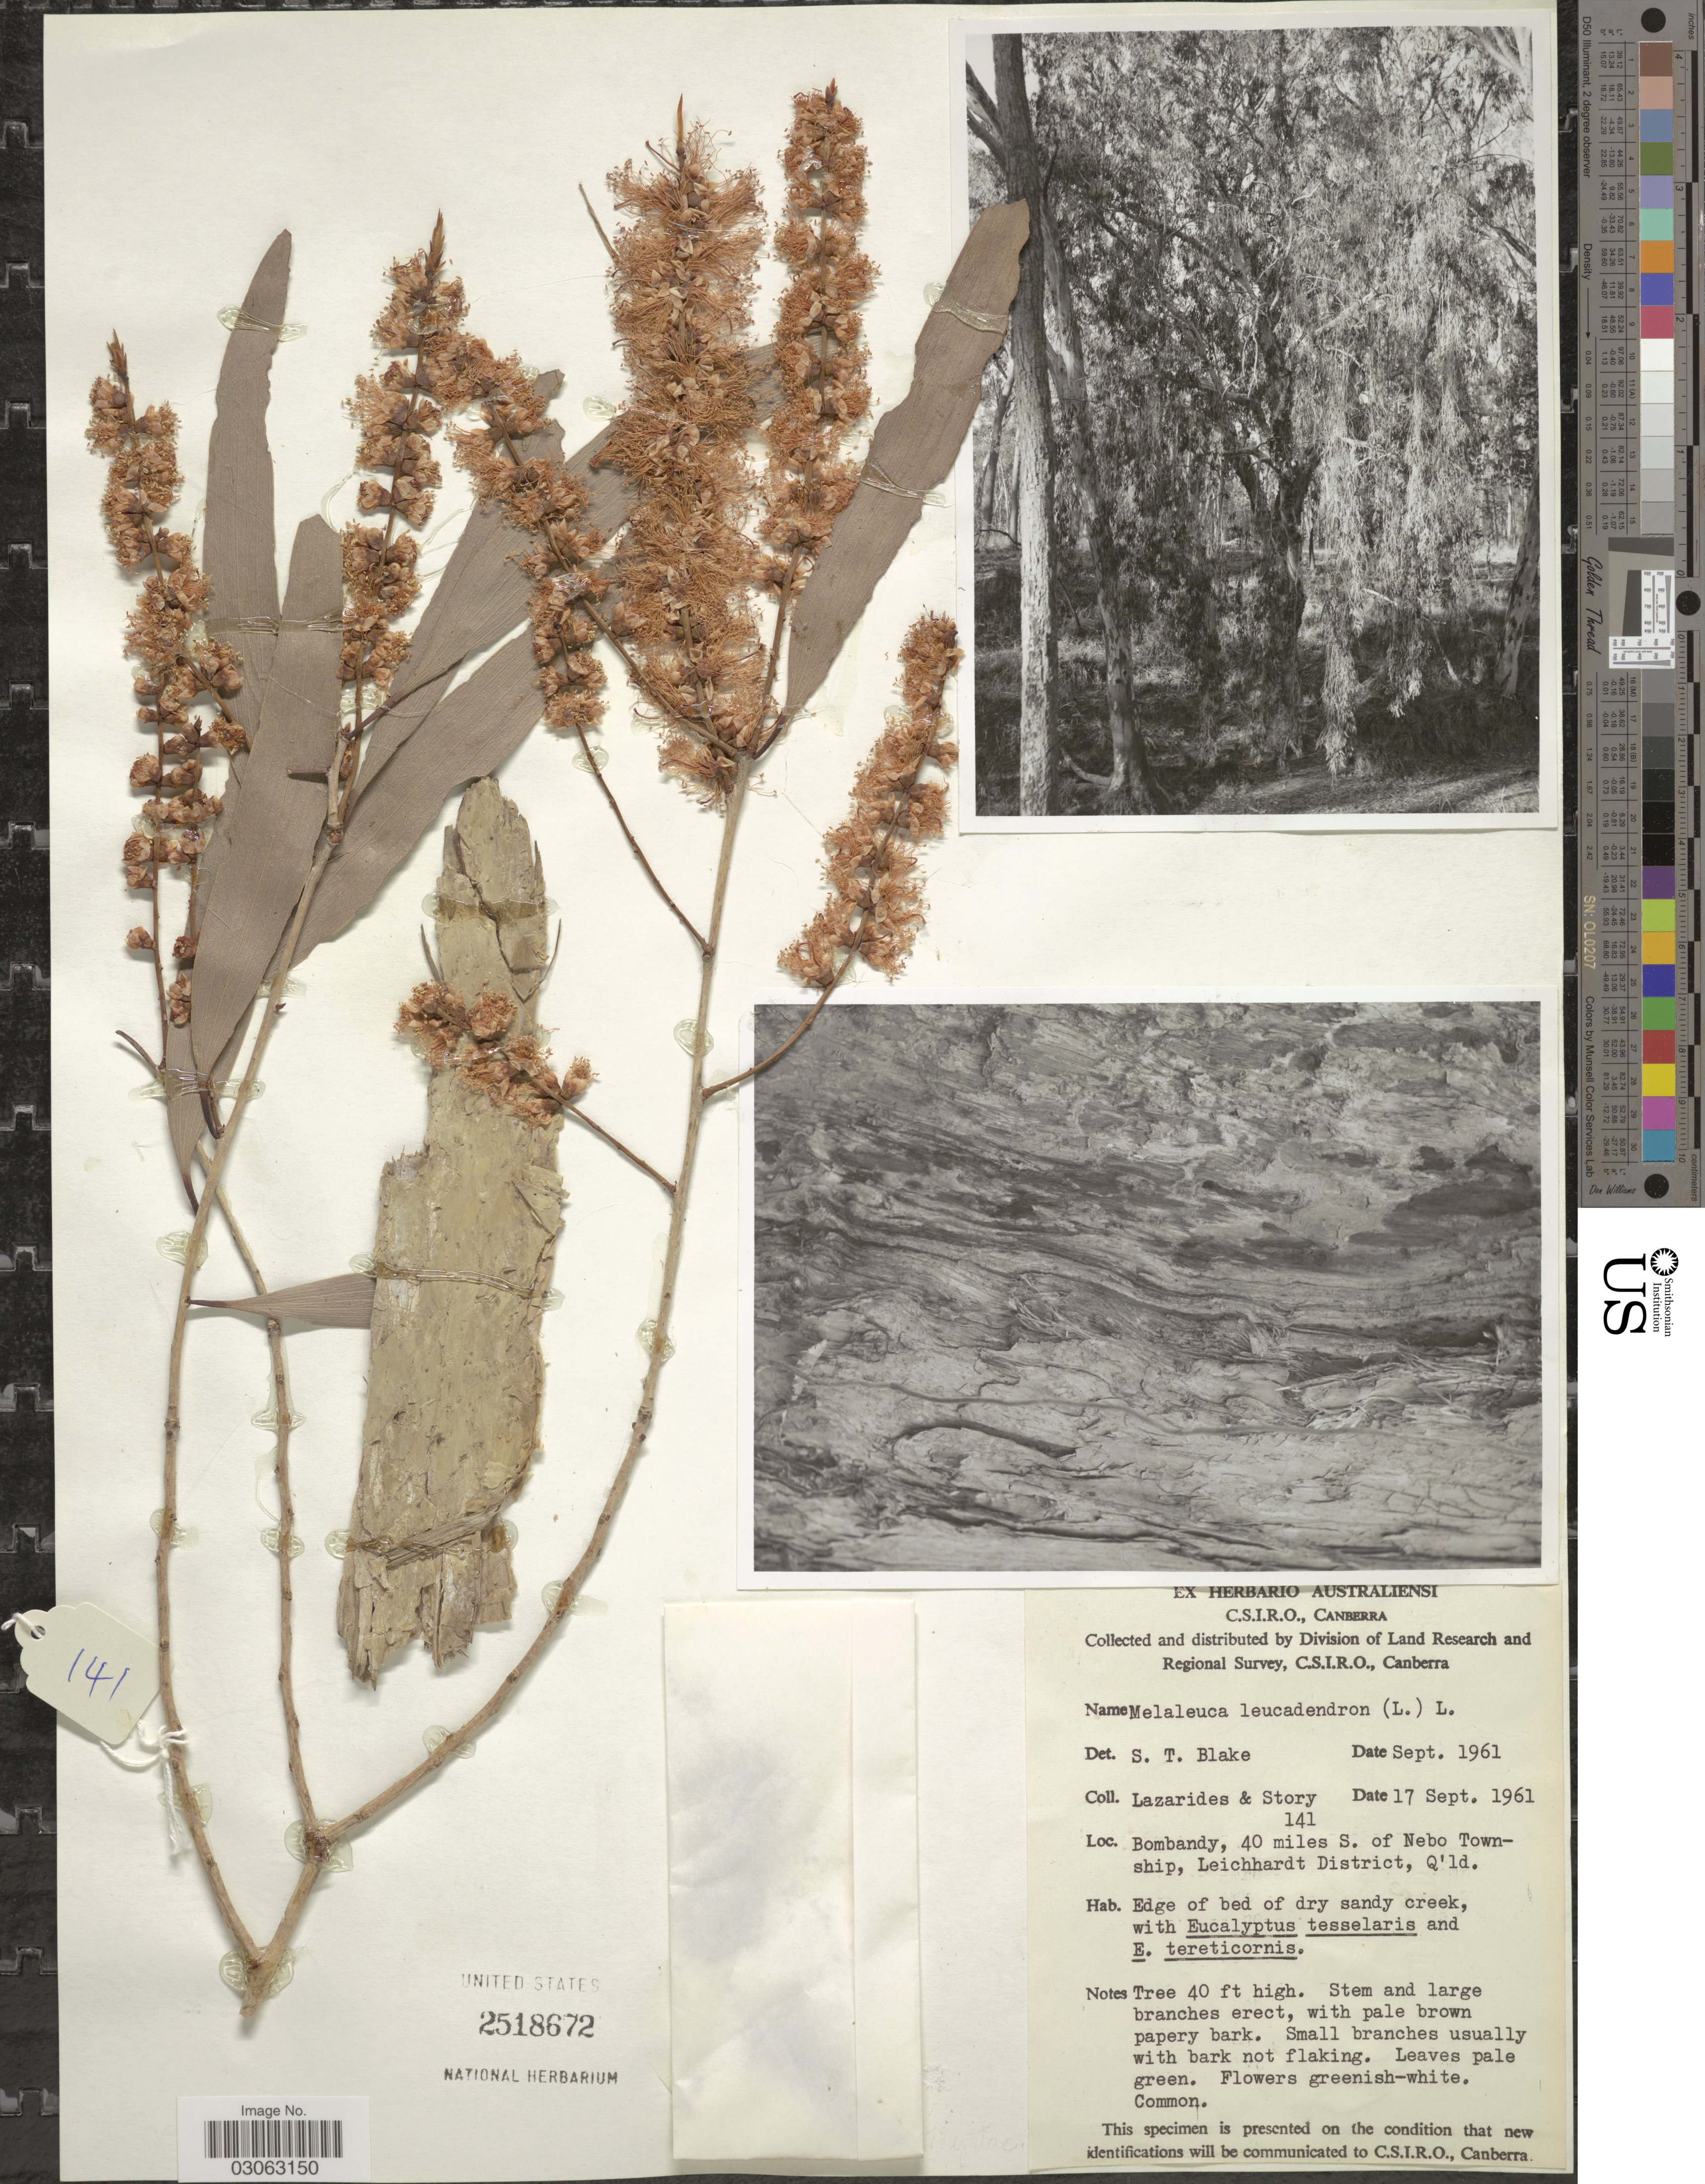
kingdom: Plantae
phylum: Tracheophyta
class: Magnoliopsida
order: Myrtales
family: Myrtaceae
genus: Melaleuca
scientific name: Melaleuca leucadendra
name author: (L.) L.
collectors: M. Lazarides & -. Story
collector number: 141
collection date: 1961-09-17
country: Australia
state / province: Queensland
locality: Bombandy, 40 miles S. of Nebo Township, Leichhardt District, Q'ld.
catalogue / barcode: US 2518672